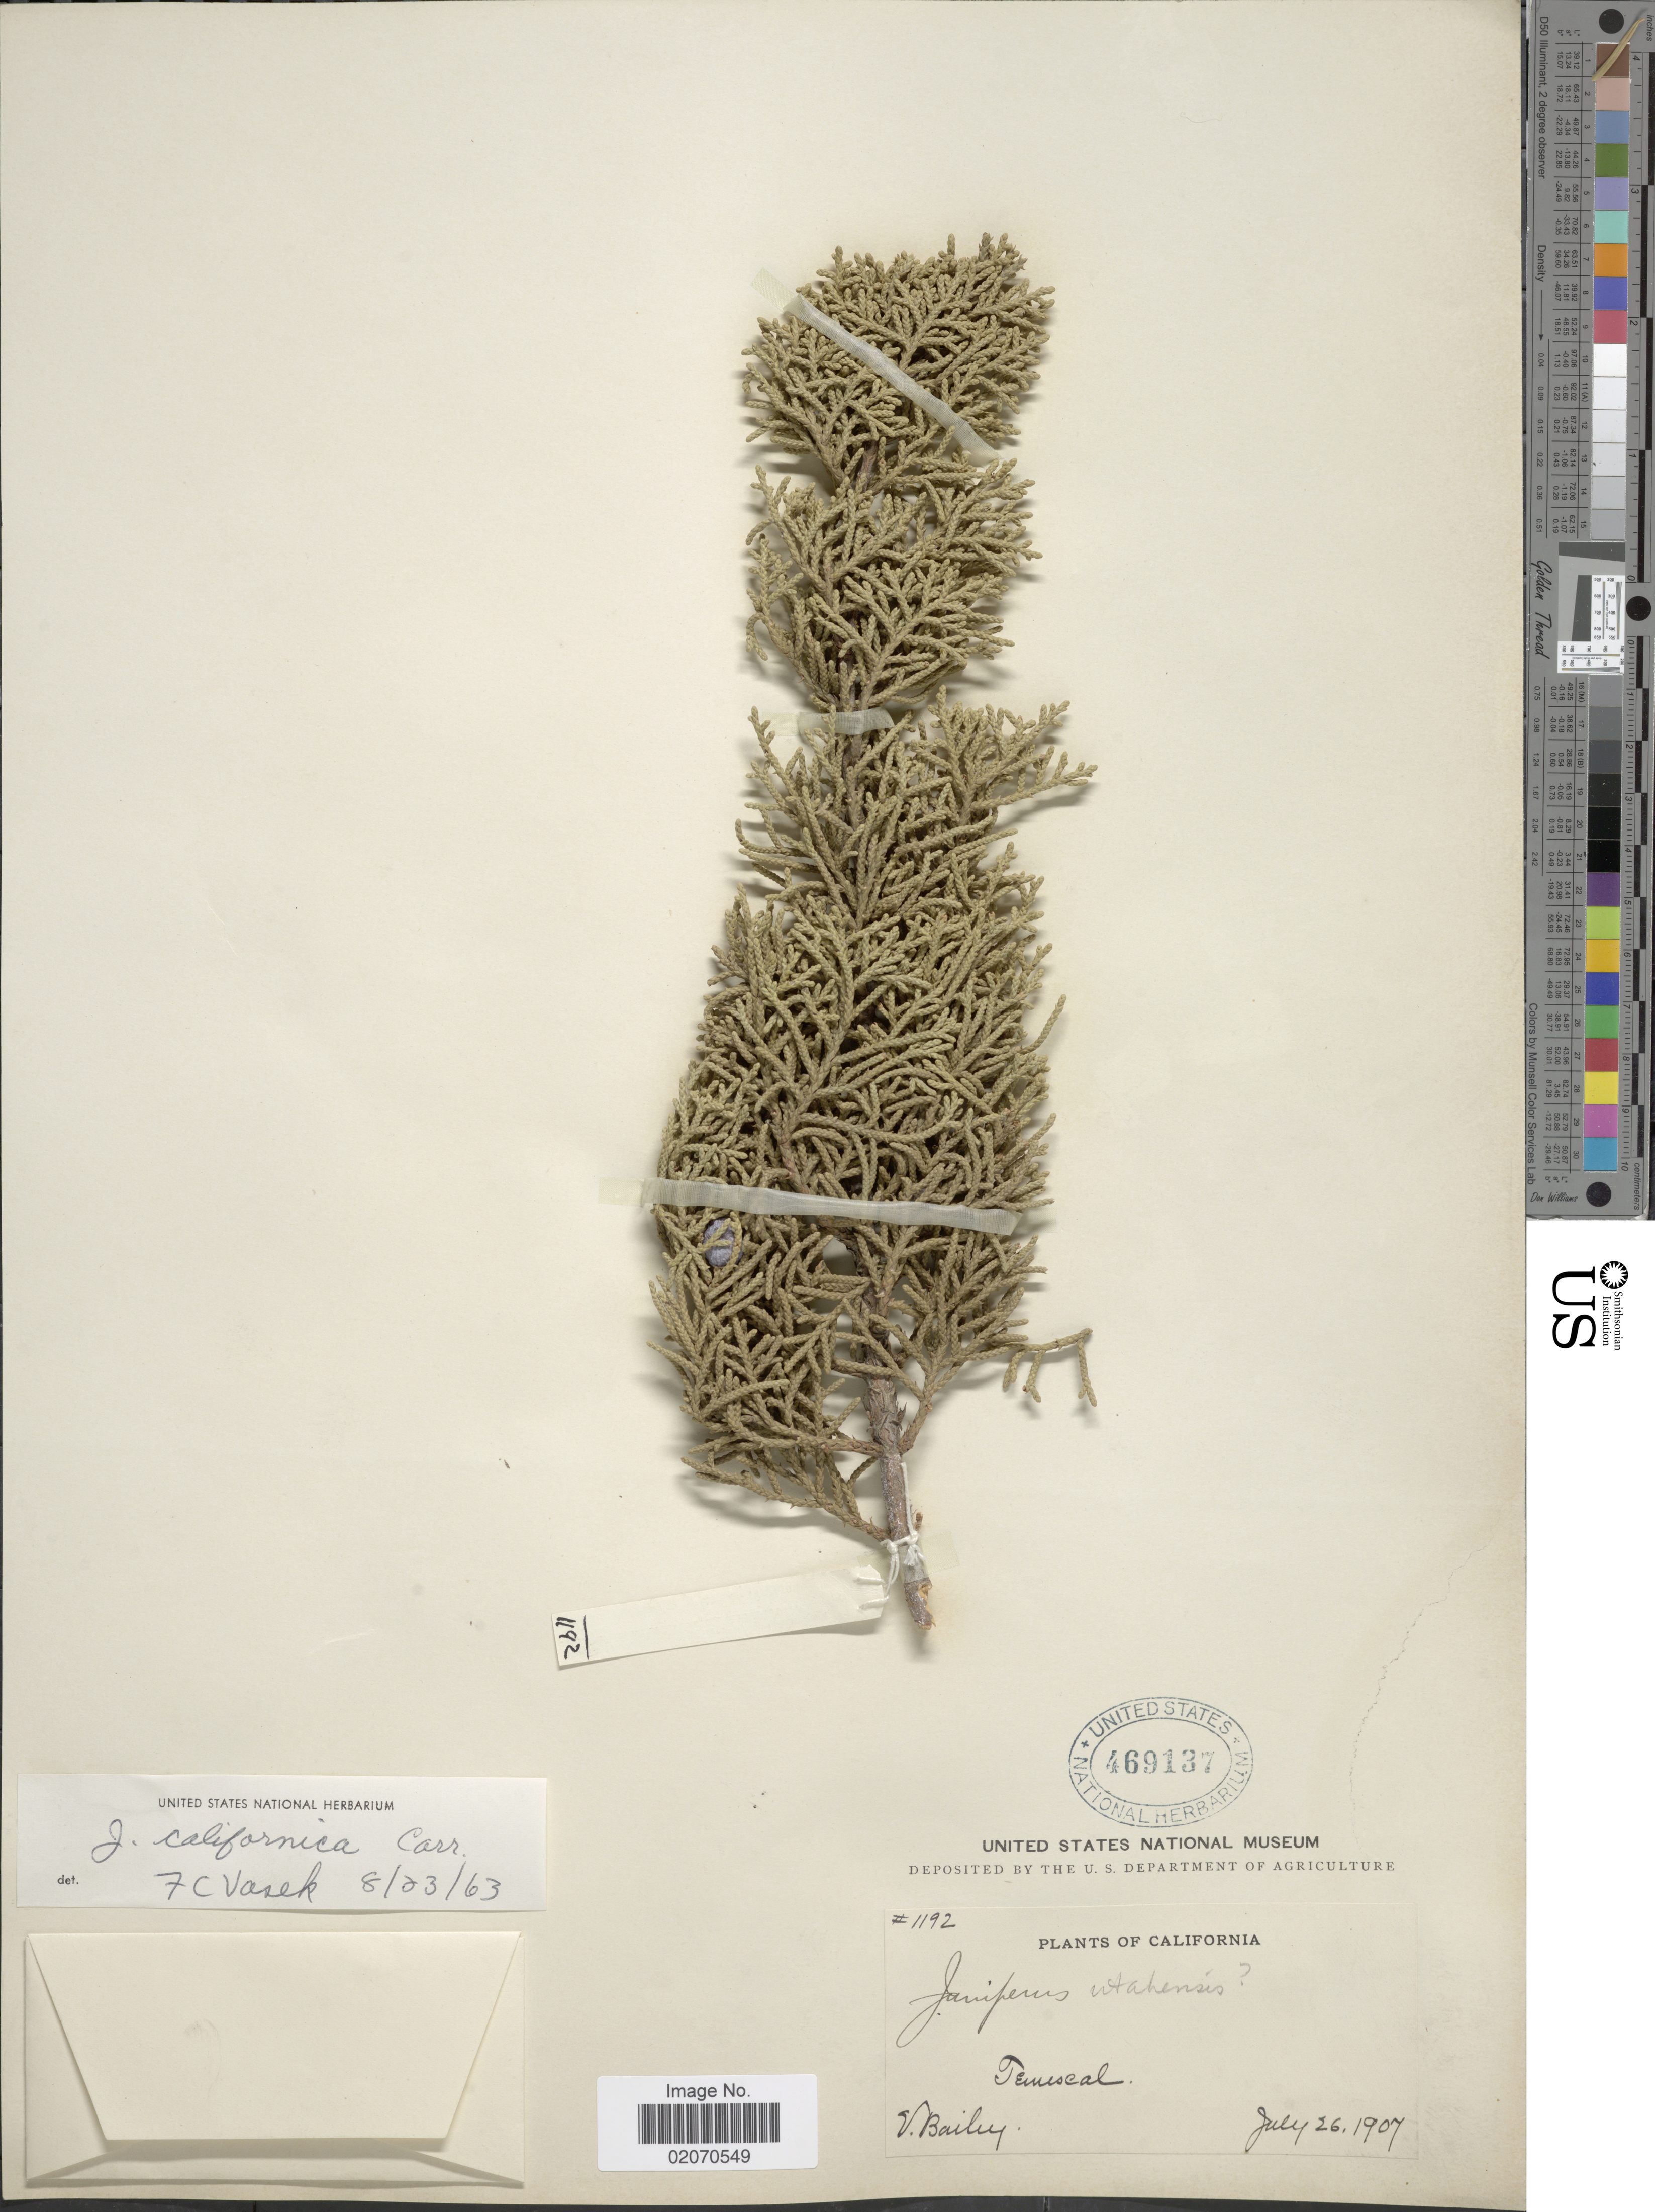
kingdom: Plantae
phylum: Tracheophyta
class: Pinopsida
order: Pinales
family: Cupressaceae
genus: Juniperus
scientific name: Juniperus californica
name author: Carrière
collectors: V. L. Bailey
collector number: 1192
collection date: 1907-07-26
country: United States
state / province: California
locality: Temescal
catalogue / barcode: US 469137